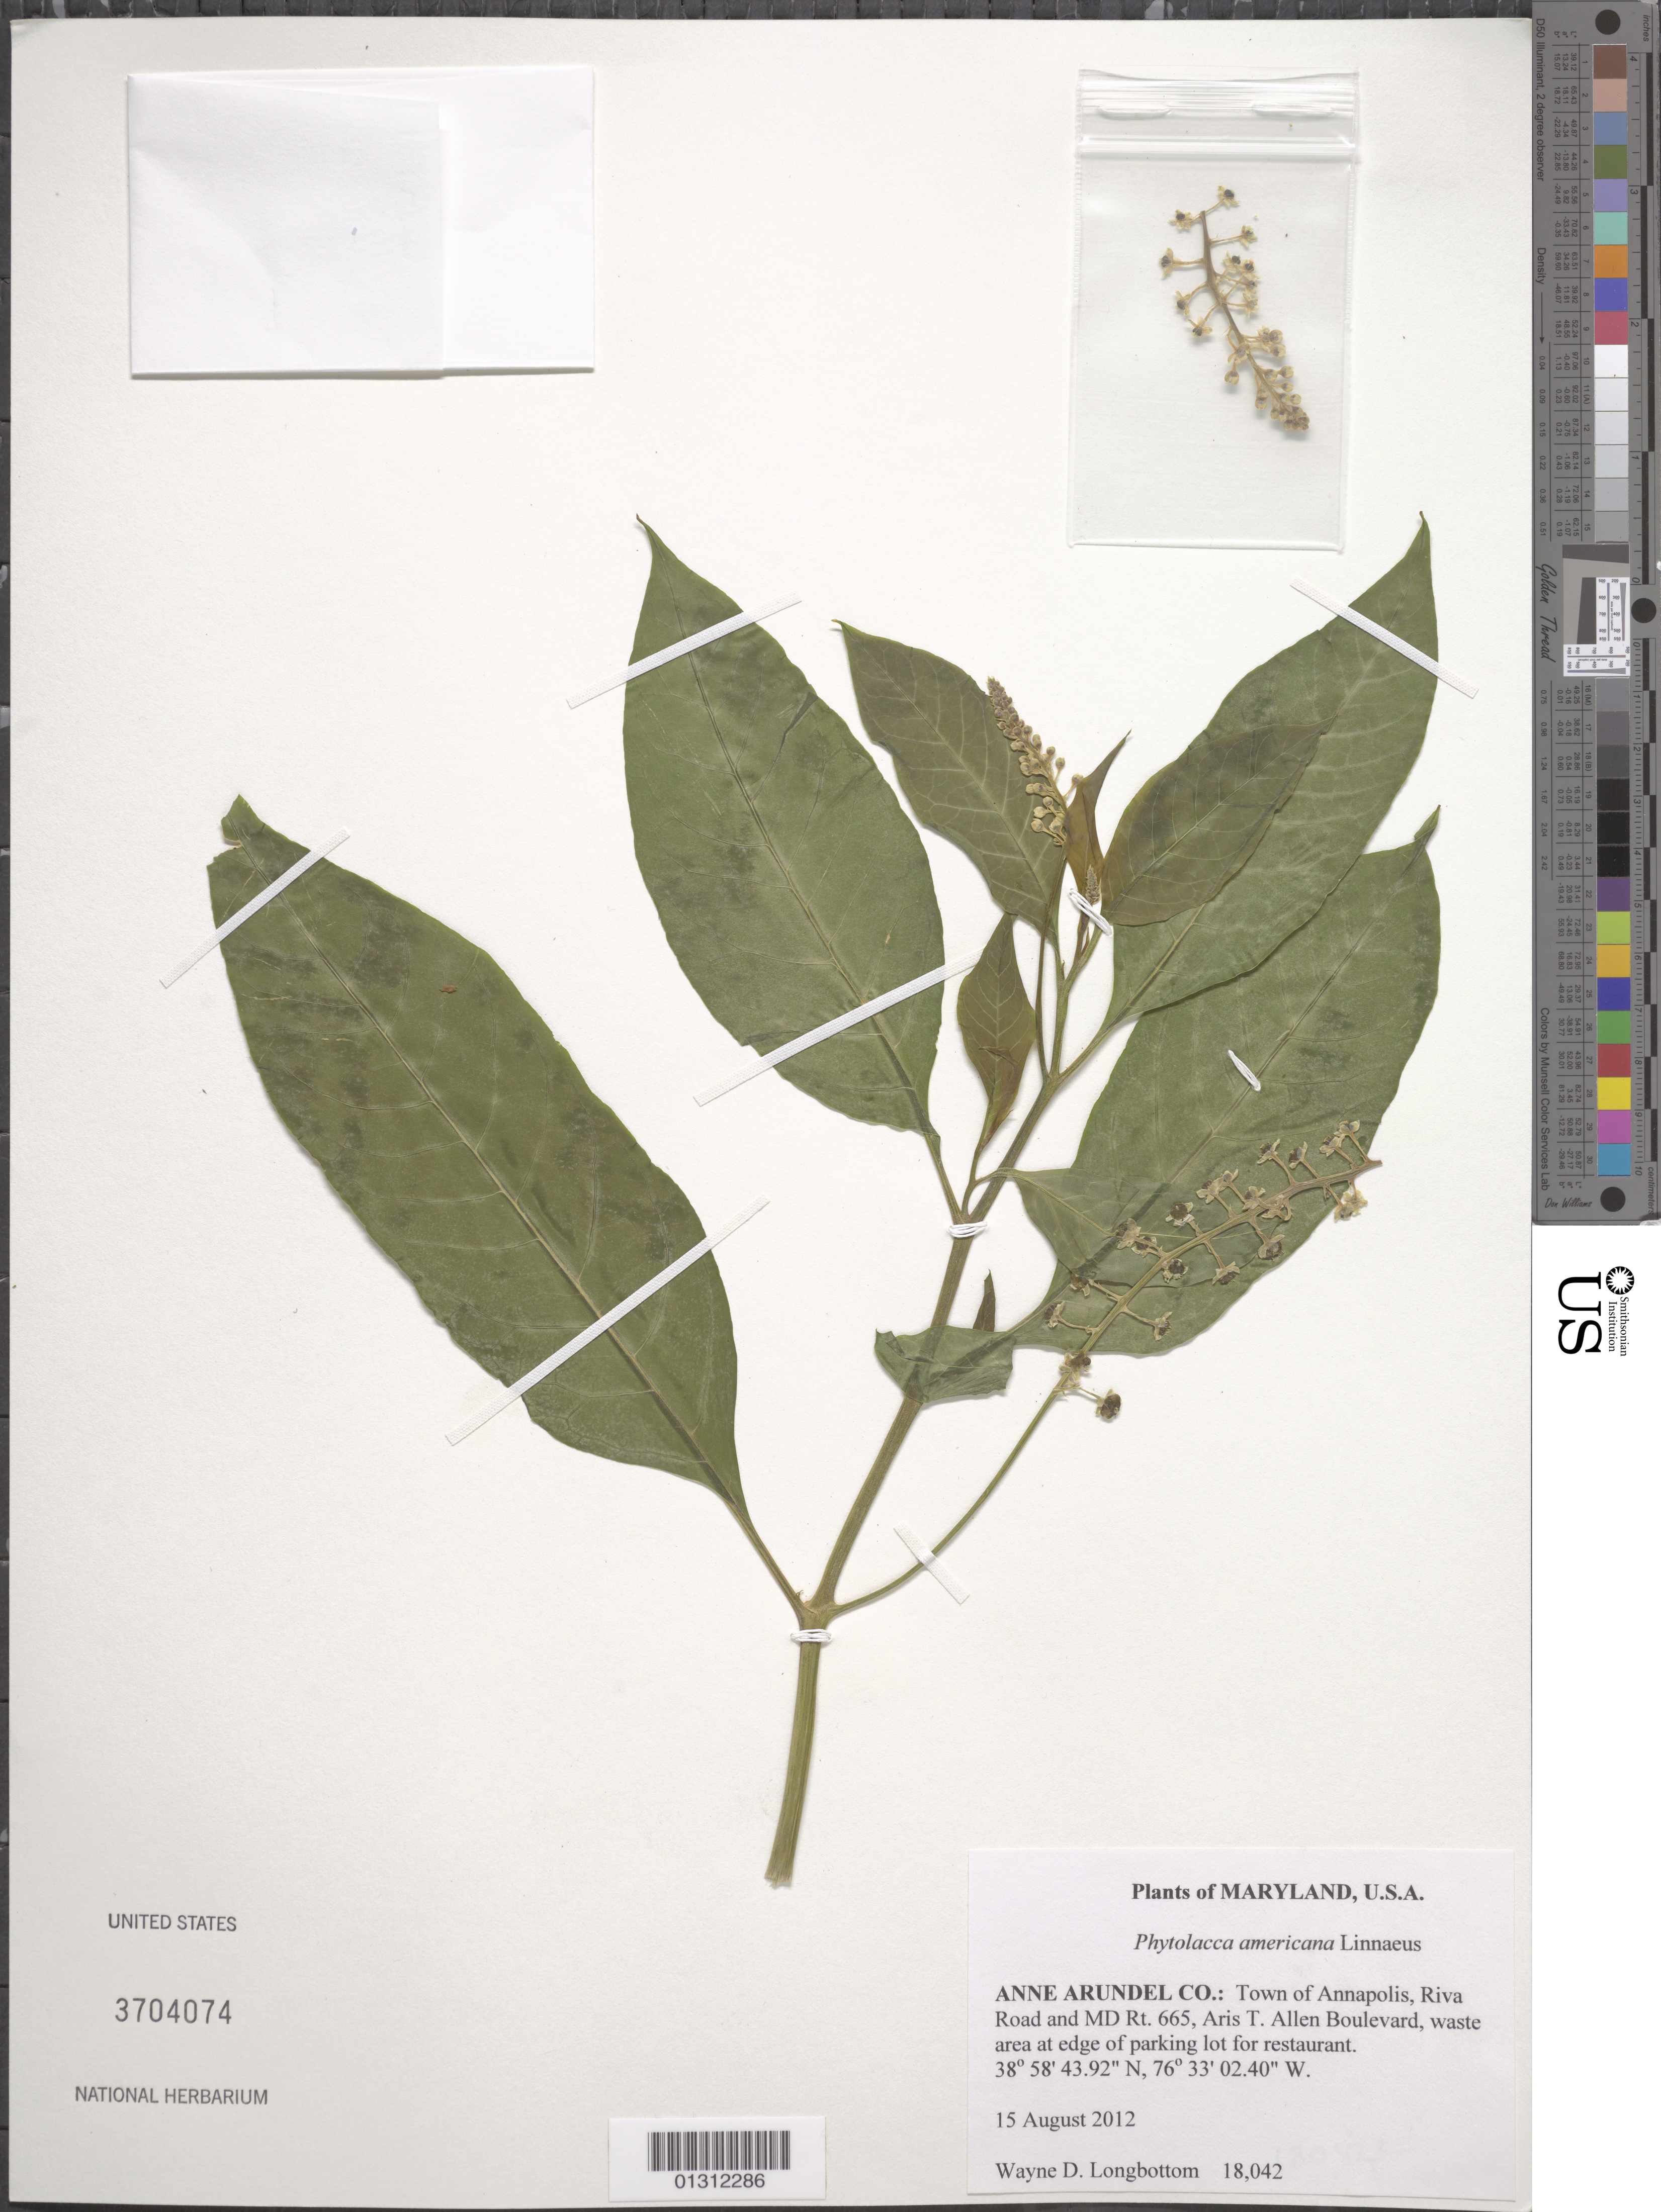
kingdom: Plantae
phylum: Tracheophyta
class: Magnoliopsida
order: Caryophyllales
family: Phytolaccaceae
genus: Phytolacca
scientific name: Phytolacca americana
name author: L.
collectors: W. D. Longbottom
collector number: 18042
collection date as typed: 15 August 2012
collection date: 2012-08-15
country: United States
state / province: Maryland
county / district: Anne Arundel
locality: Town of Anapolis, Riva Road and MD Rt. 665, Aris T. Allen Boulevard,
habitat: waste area at edge of parking lot for restaurant.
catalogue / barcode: US 3704074